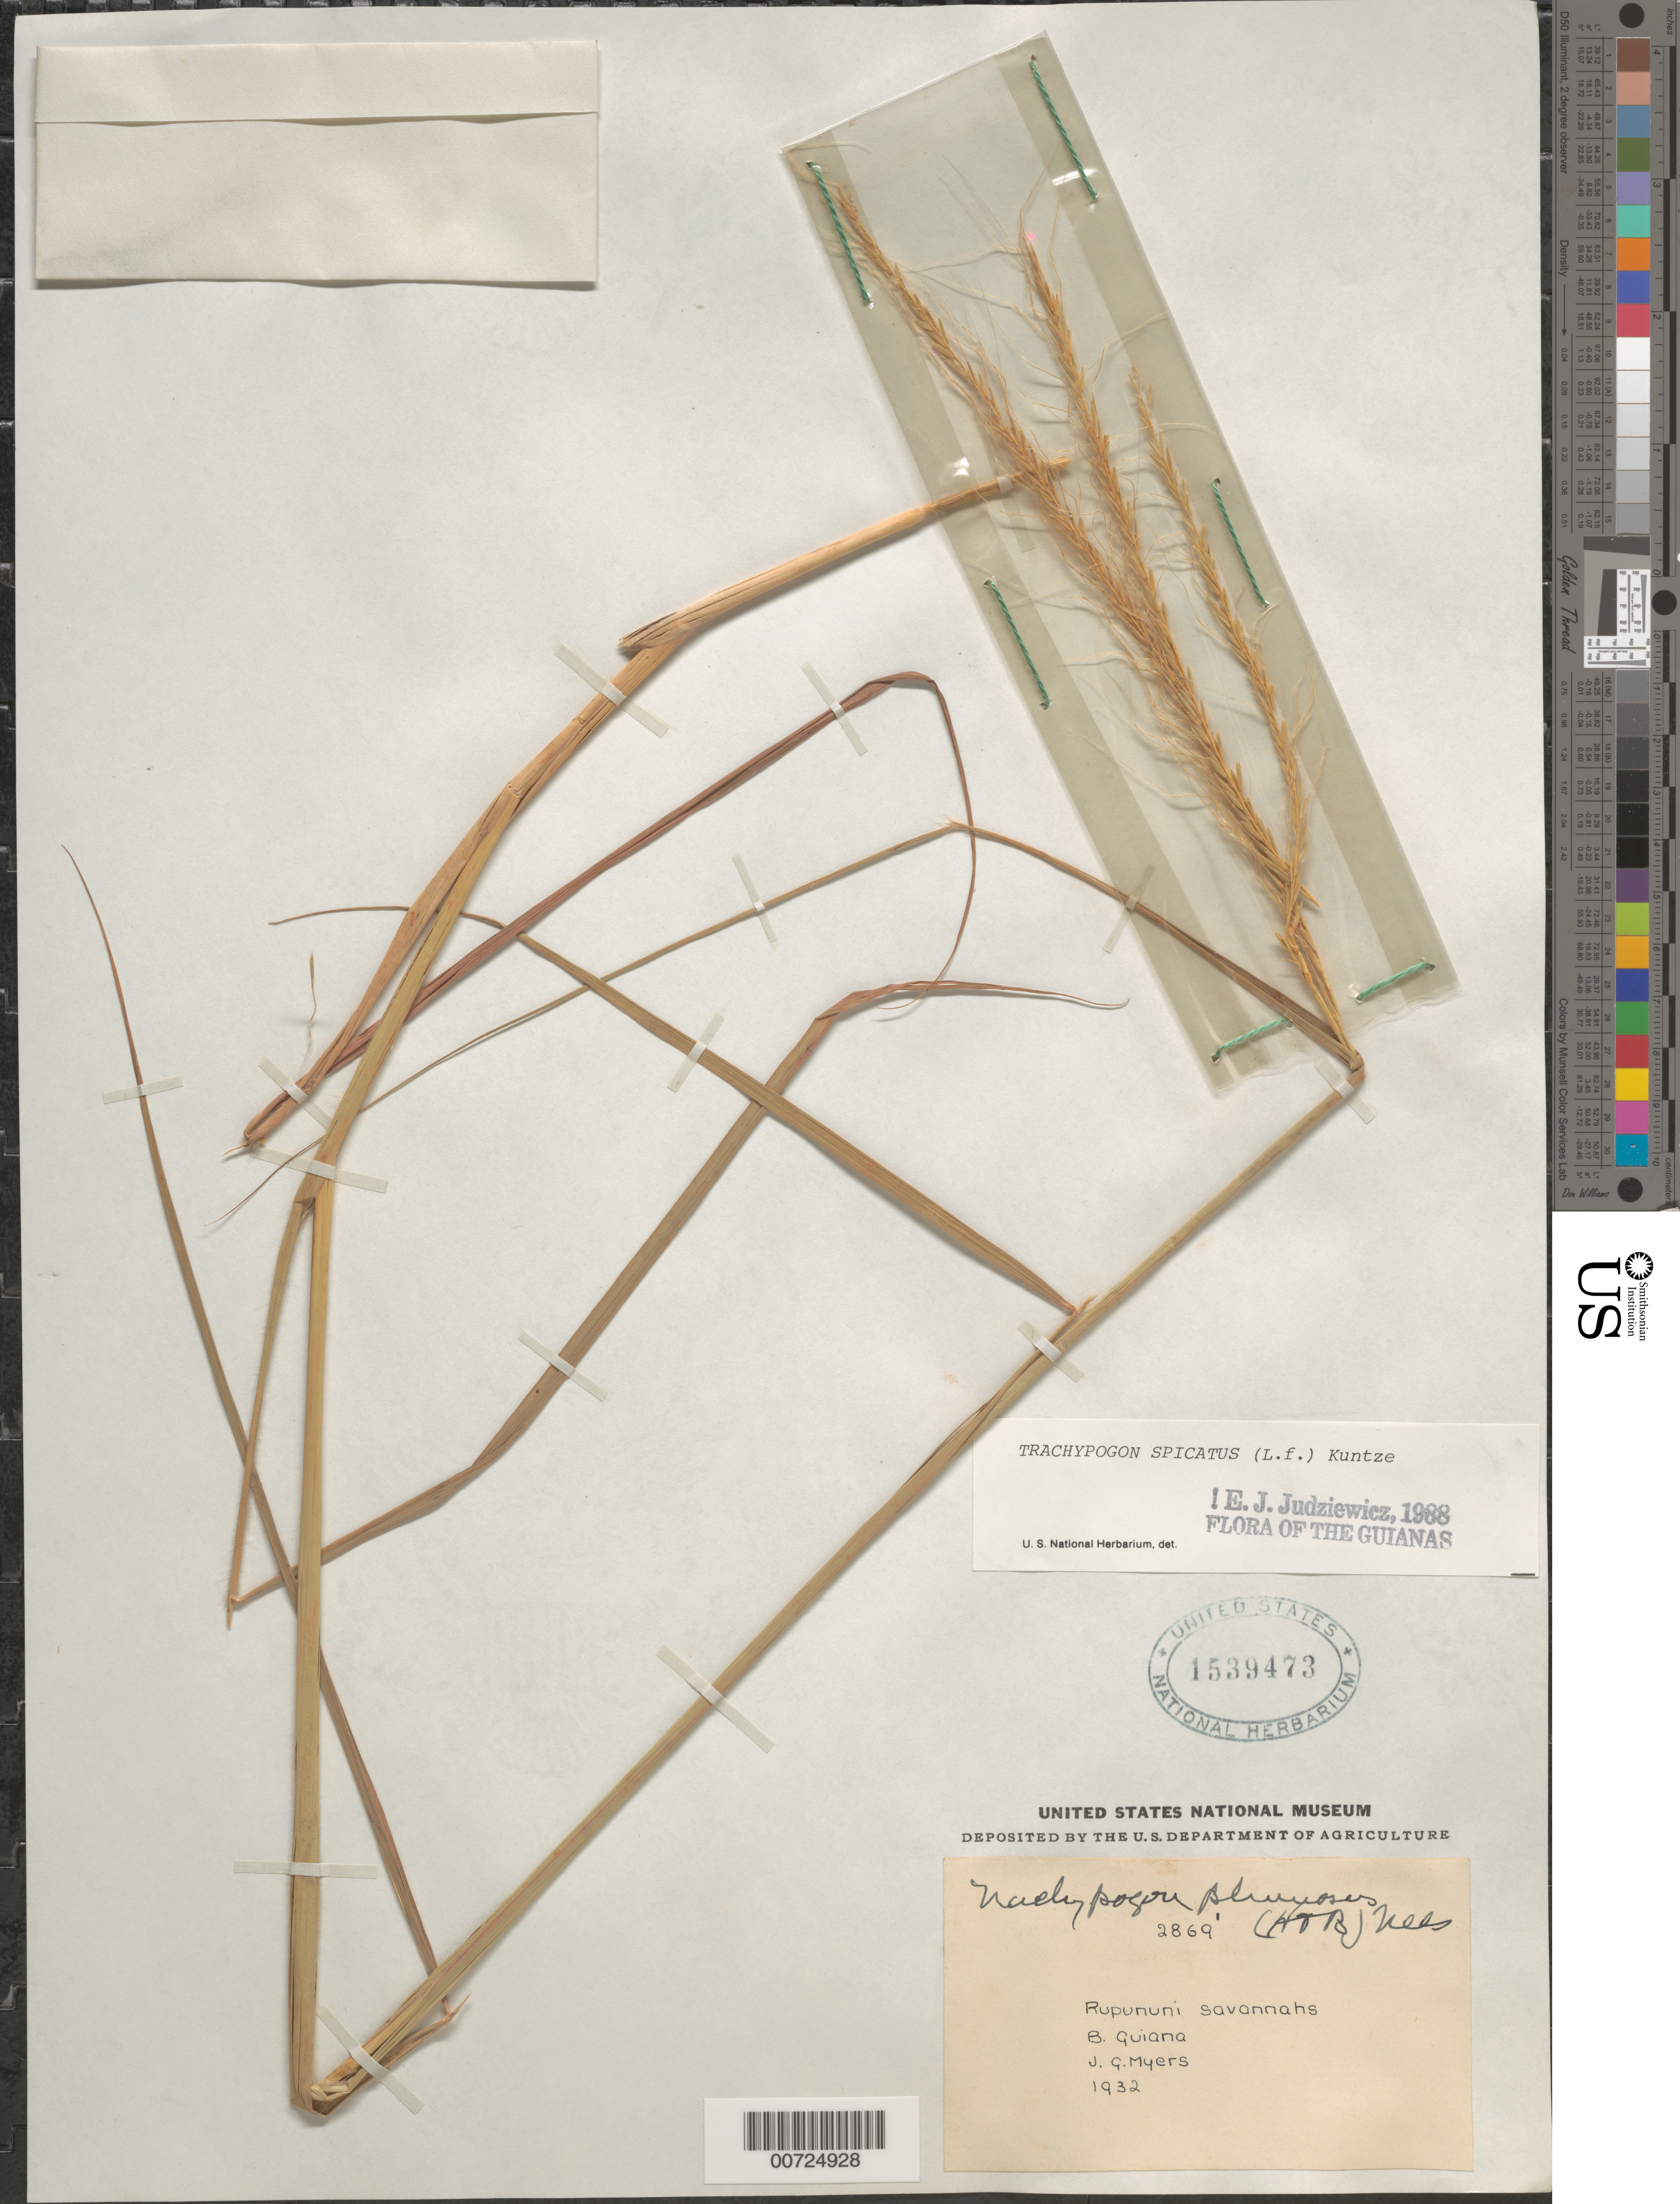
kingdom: Plantae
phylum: Tracheophyta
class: Liliopsida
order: Poales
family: Poaceae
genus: Trachypogon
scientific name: Trachypogon spicatus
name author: (L. f.) Kuntze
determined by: Judziewicz, E. J.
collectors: J. Myers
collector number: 2869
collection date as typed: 1932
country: Guyana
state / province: U. Takutu-U. Essequibo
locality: Rupununi Savannas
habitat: Savanna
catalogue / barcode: US 1539473